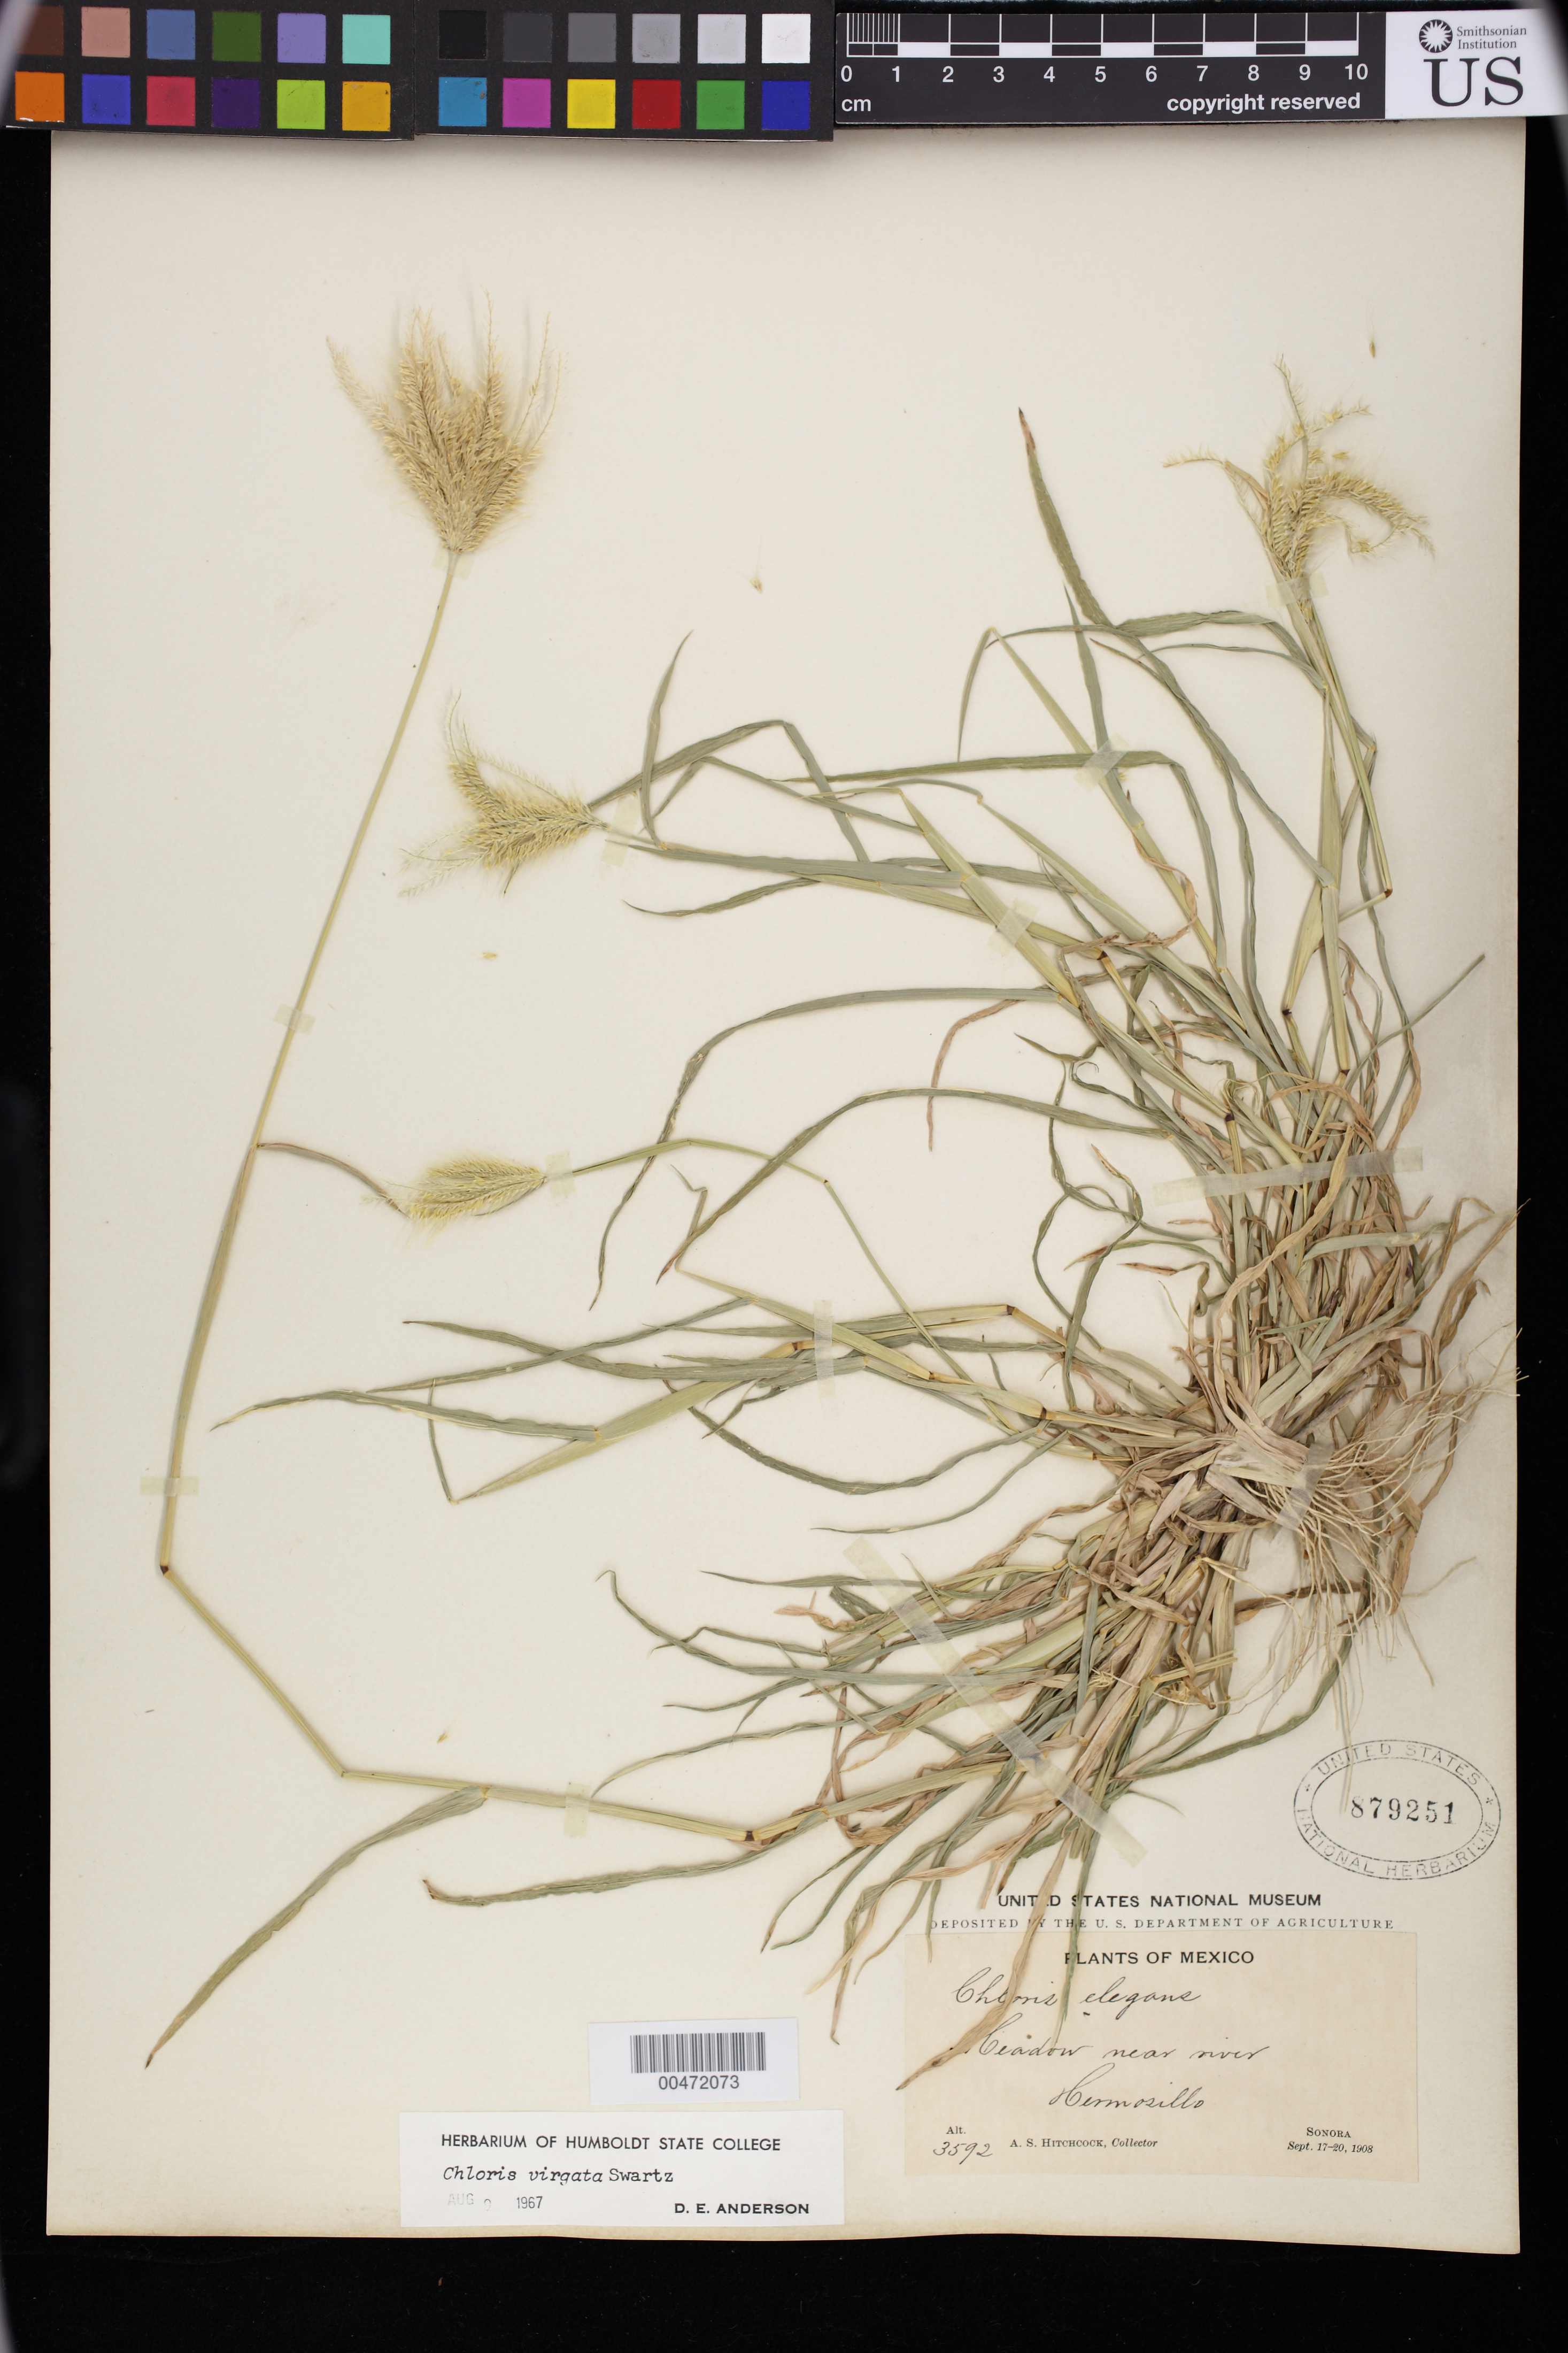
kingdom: Plantae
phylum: Tracheophyta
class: Liliopsida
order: Poales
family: Poaceae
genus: Chloris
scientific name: Chloris virgata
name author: Sw.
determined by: Anderson, D. E.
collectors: A. S. Hitchcock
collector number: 3592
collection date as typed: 17 Sep 1908 to 20 Sep 1908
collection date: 1908-09-17/1908-09-20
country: Mexico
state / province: Sonora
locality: Near river Hermosillo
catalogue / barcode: US 879251